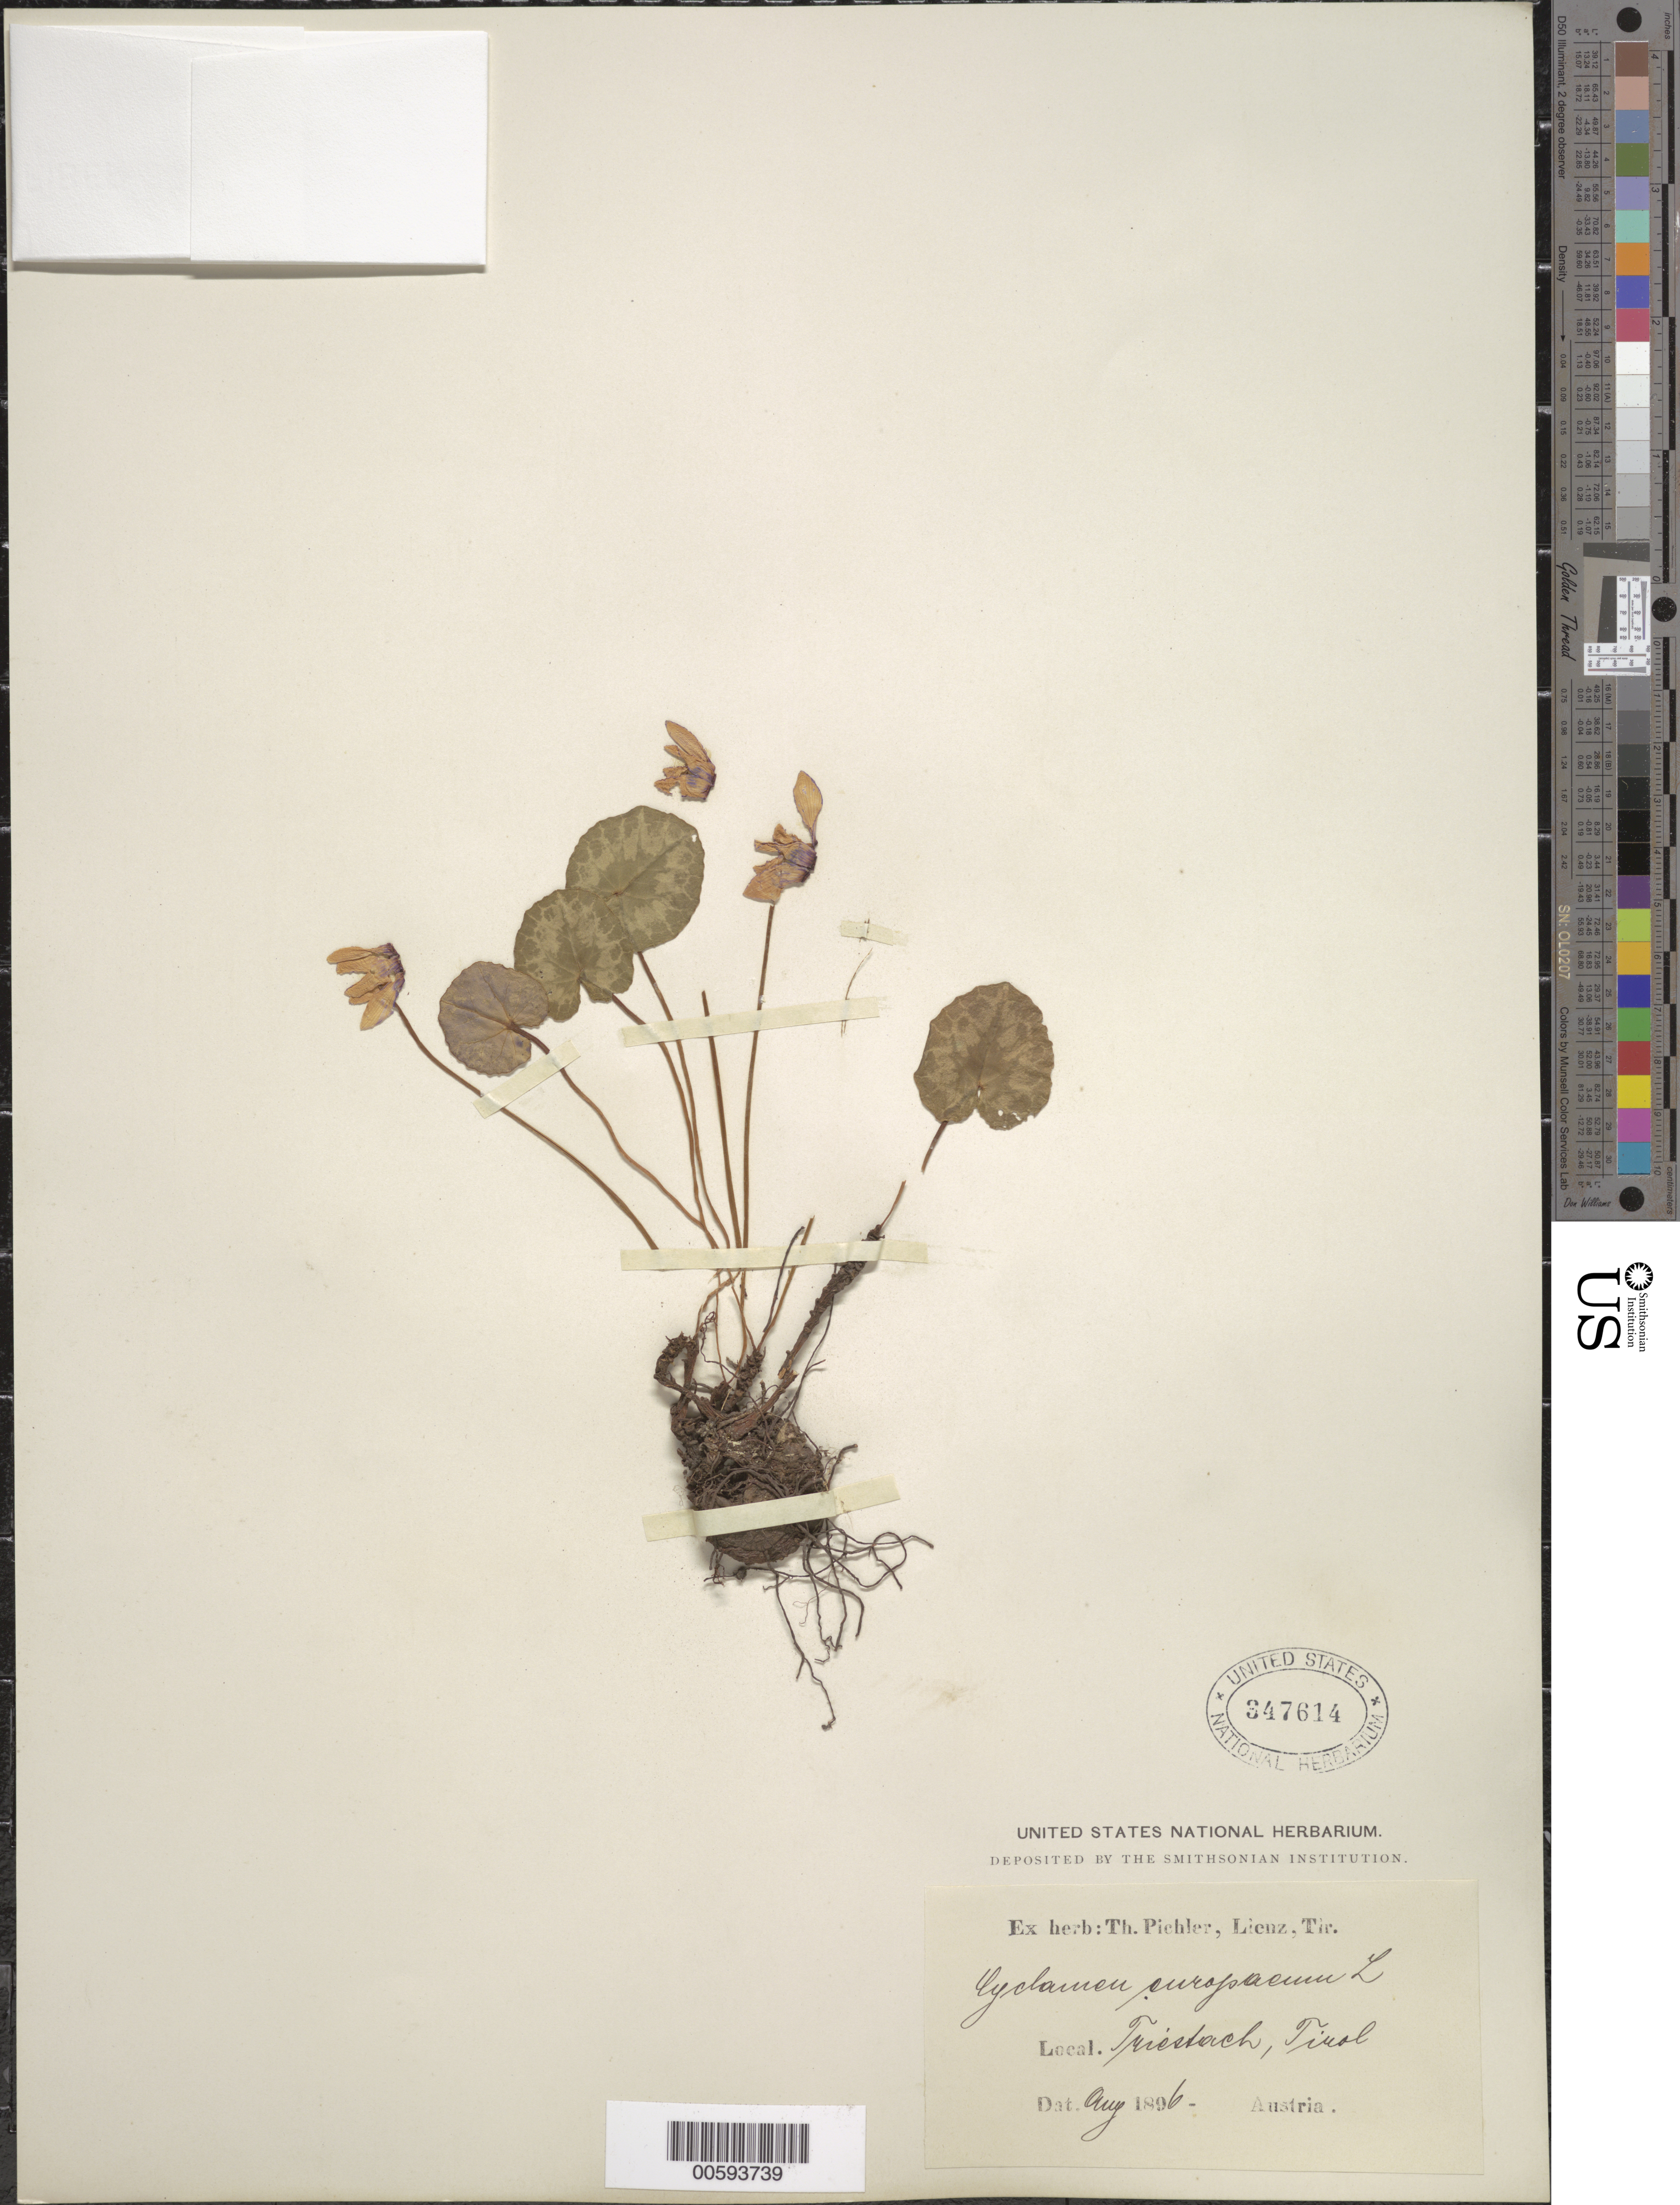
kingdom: Plantae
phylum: Tracheophyta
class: Magnoliopsida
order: Ericales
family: Primulaceae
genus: Cyclamen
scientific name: Cyclamen europaeum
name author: L.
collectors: T. Pichler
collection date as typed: Aug 1896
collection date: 1896-08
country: Austria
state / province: Tirol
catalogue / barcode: US 347614